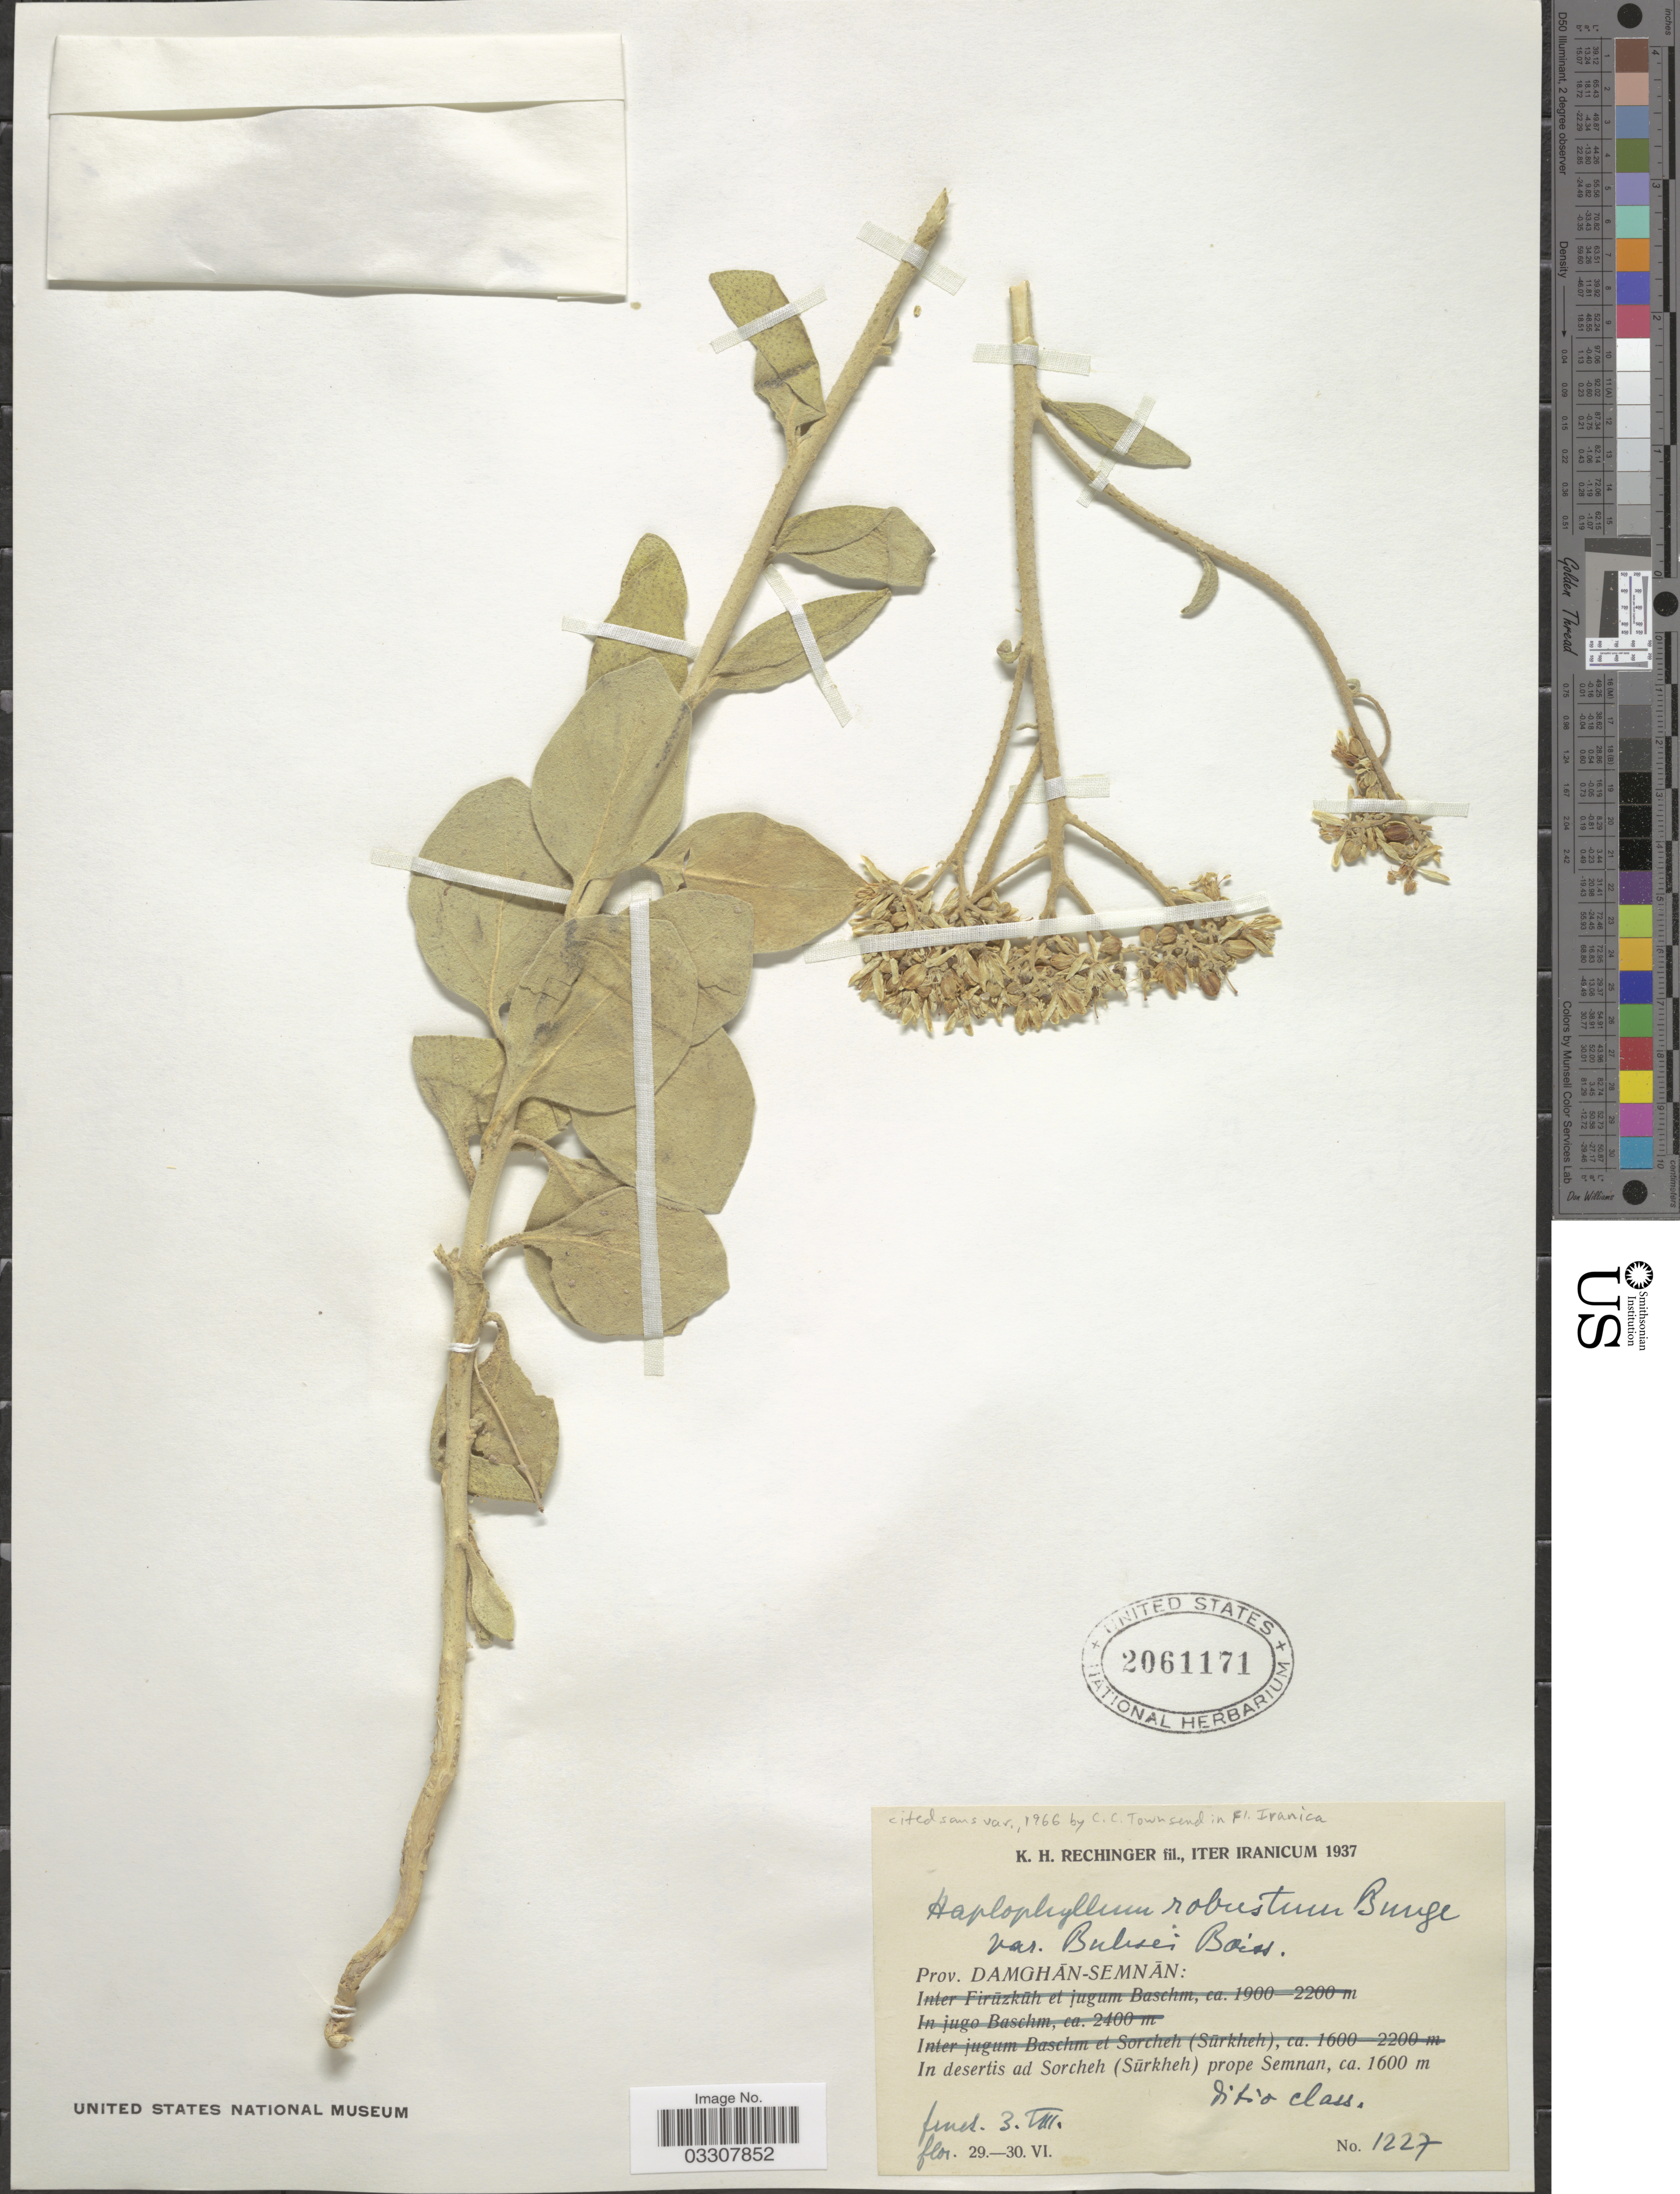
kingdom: Plantae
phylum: Tracheophyta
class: Magnoliopsida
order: Sapindales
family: Rutaceae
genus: Haplophyllum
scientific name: Haplophyllum robustum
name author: Bunge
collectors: K. H. Rechinger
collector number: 1227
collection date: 1937-06-29/1937-08-03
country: Iran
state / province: Semnan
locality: Iter Iranicum. Prov. Damghān-Semnān: In desertis ad Sorcheh (Sūrkheh) prope Semnan.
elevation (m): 1600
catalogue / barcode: US 2061171